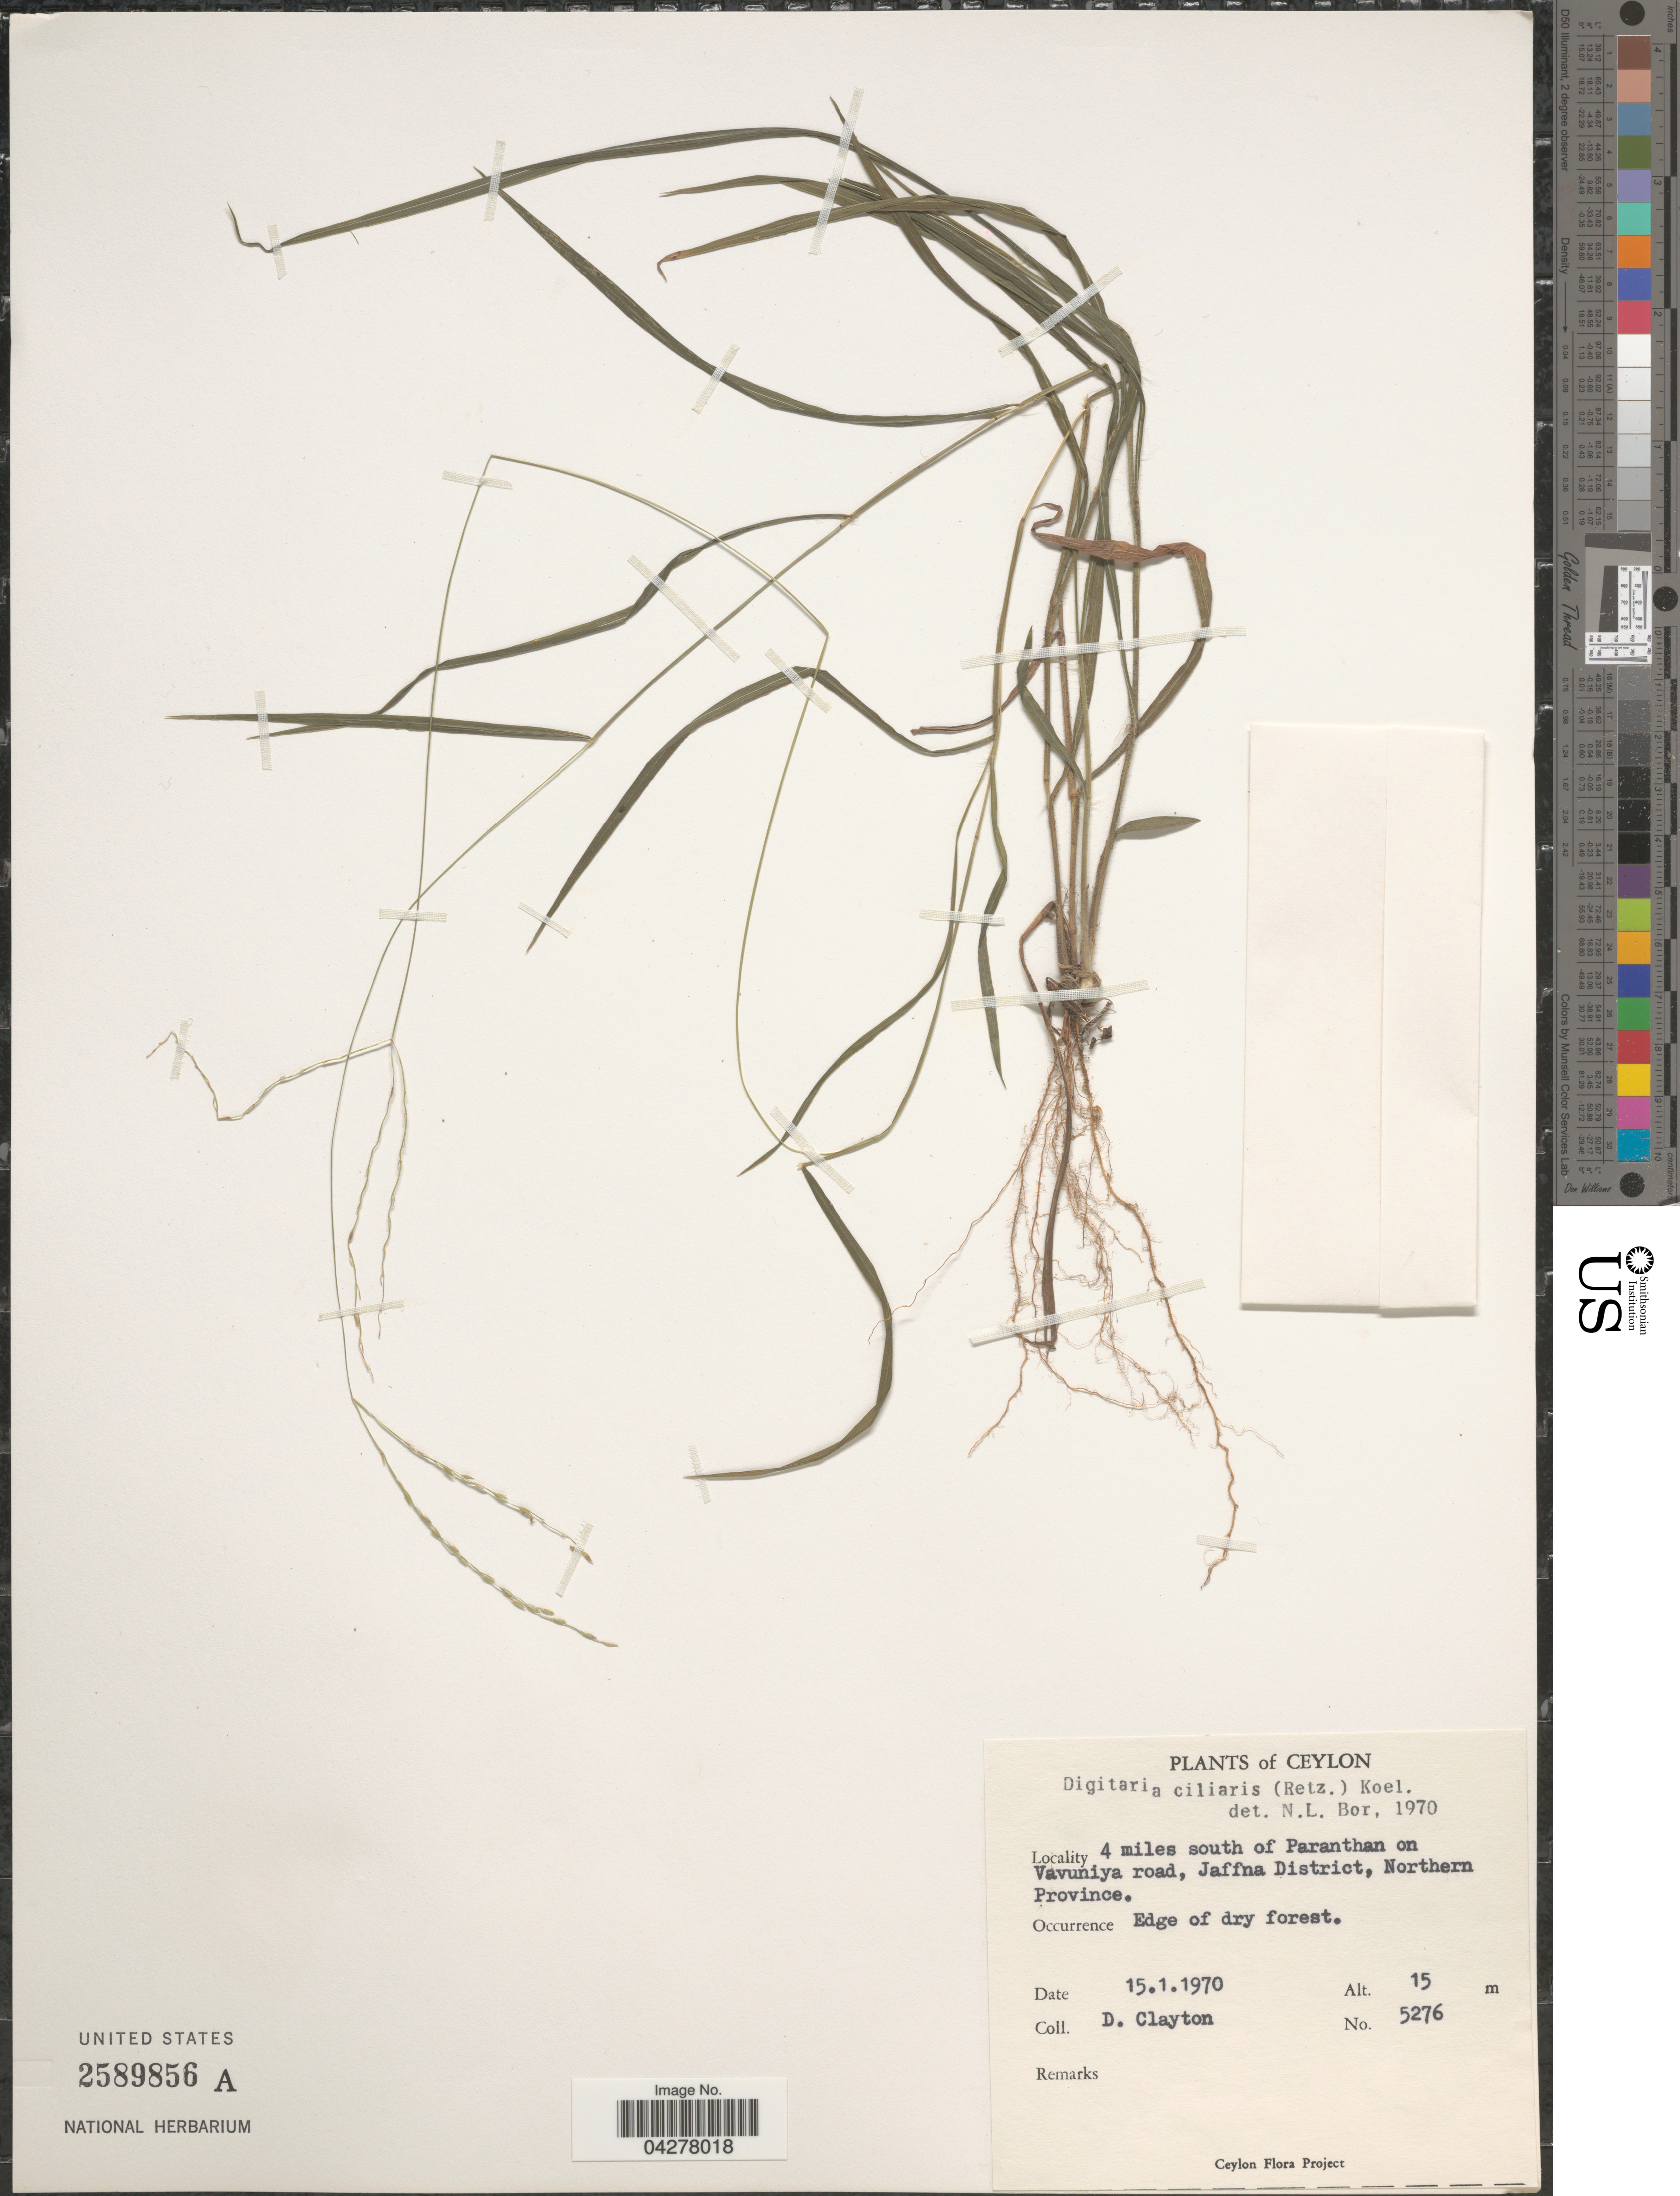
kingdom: Plantae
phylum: Tracheophyta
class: Liliopsida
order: Poales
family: Poaceae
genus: Digitaria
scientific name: Digitaria ciliaris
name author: (Retz.) Koeler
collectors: D. Clayton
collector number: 5276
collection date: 1970-01-15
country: Sri Lanka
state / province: Northern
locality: Ceylon. 4 miles south of Paranthan on Vavuniya road, Jaffna District. Edge of dry forest.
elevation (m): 15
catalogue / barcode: US 2589856A